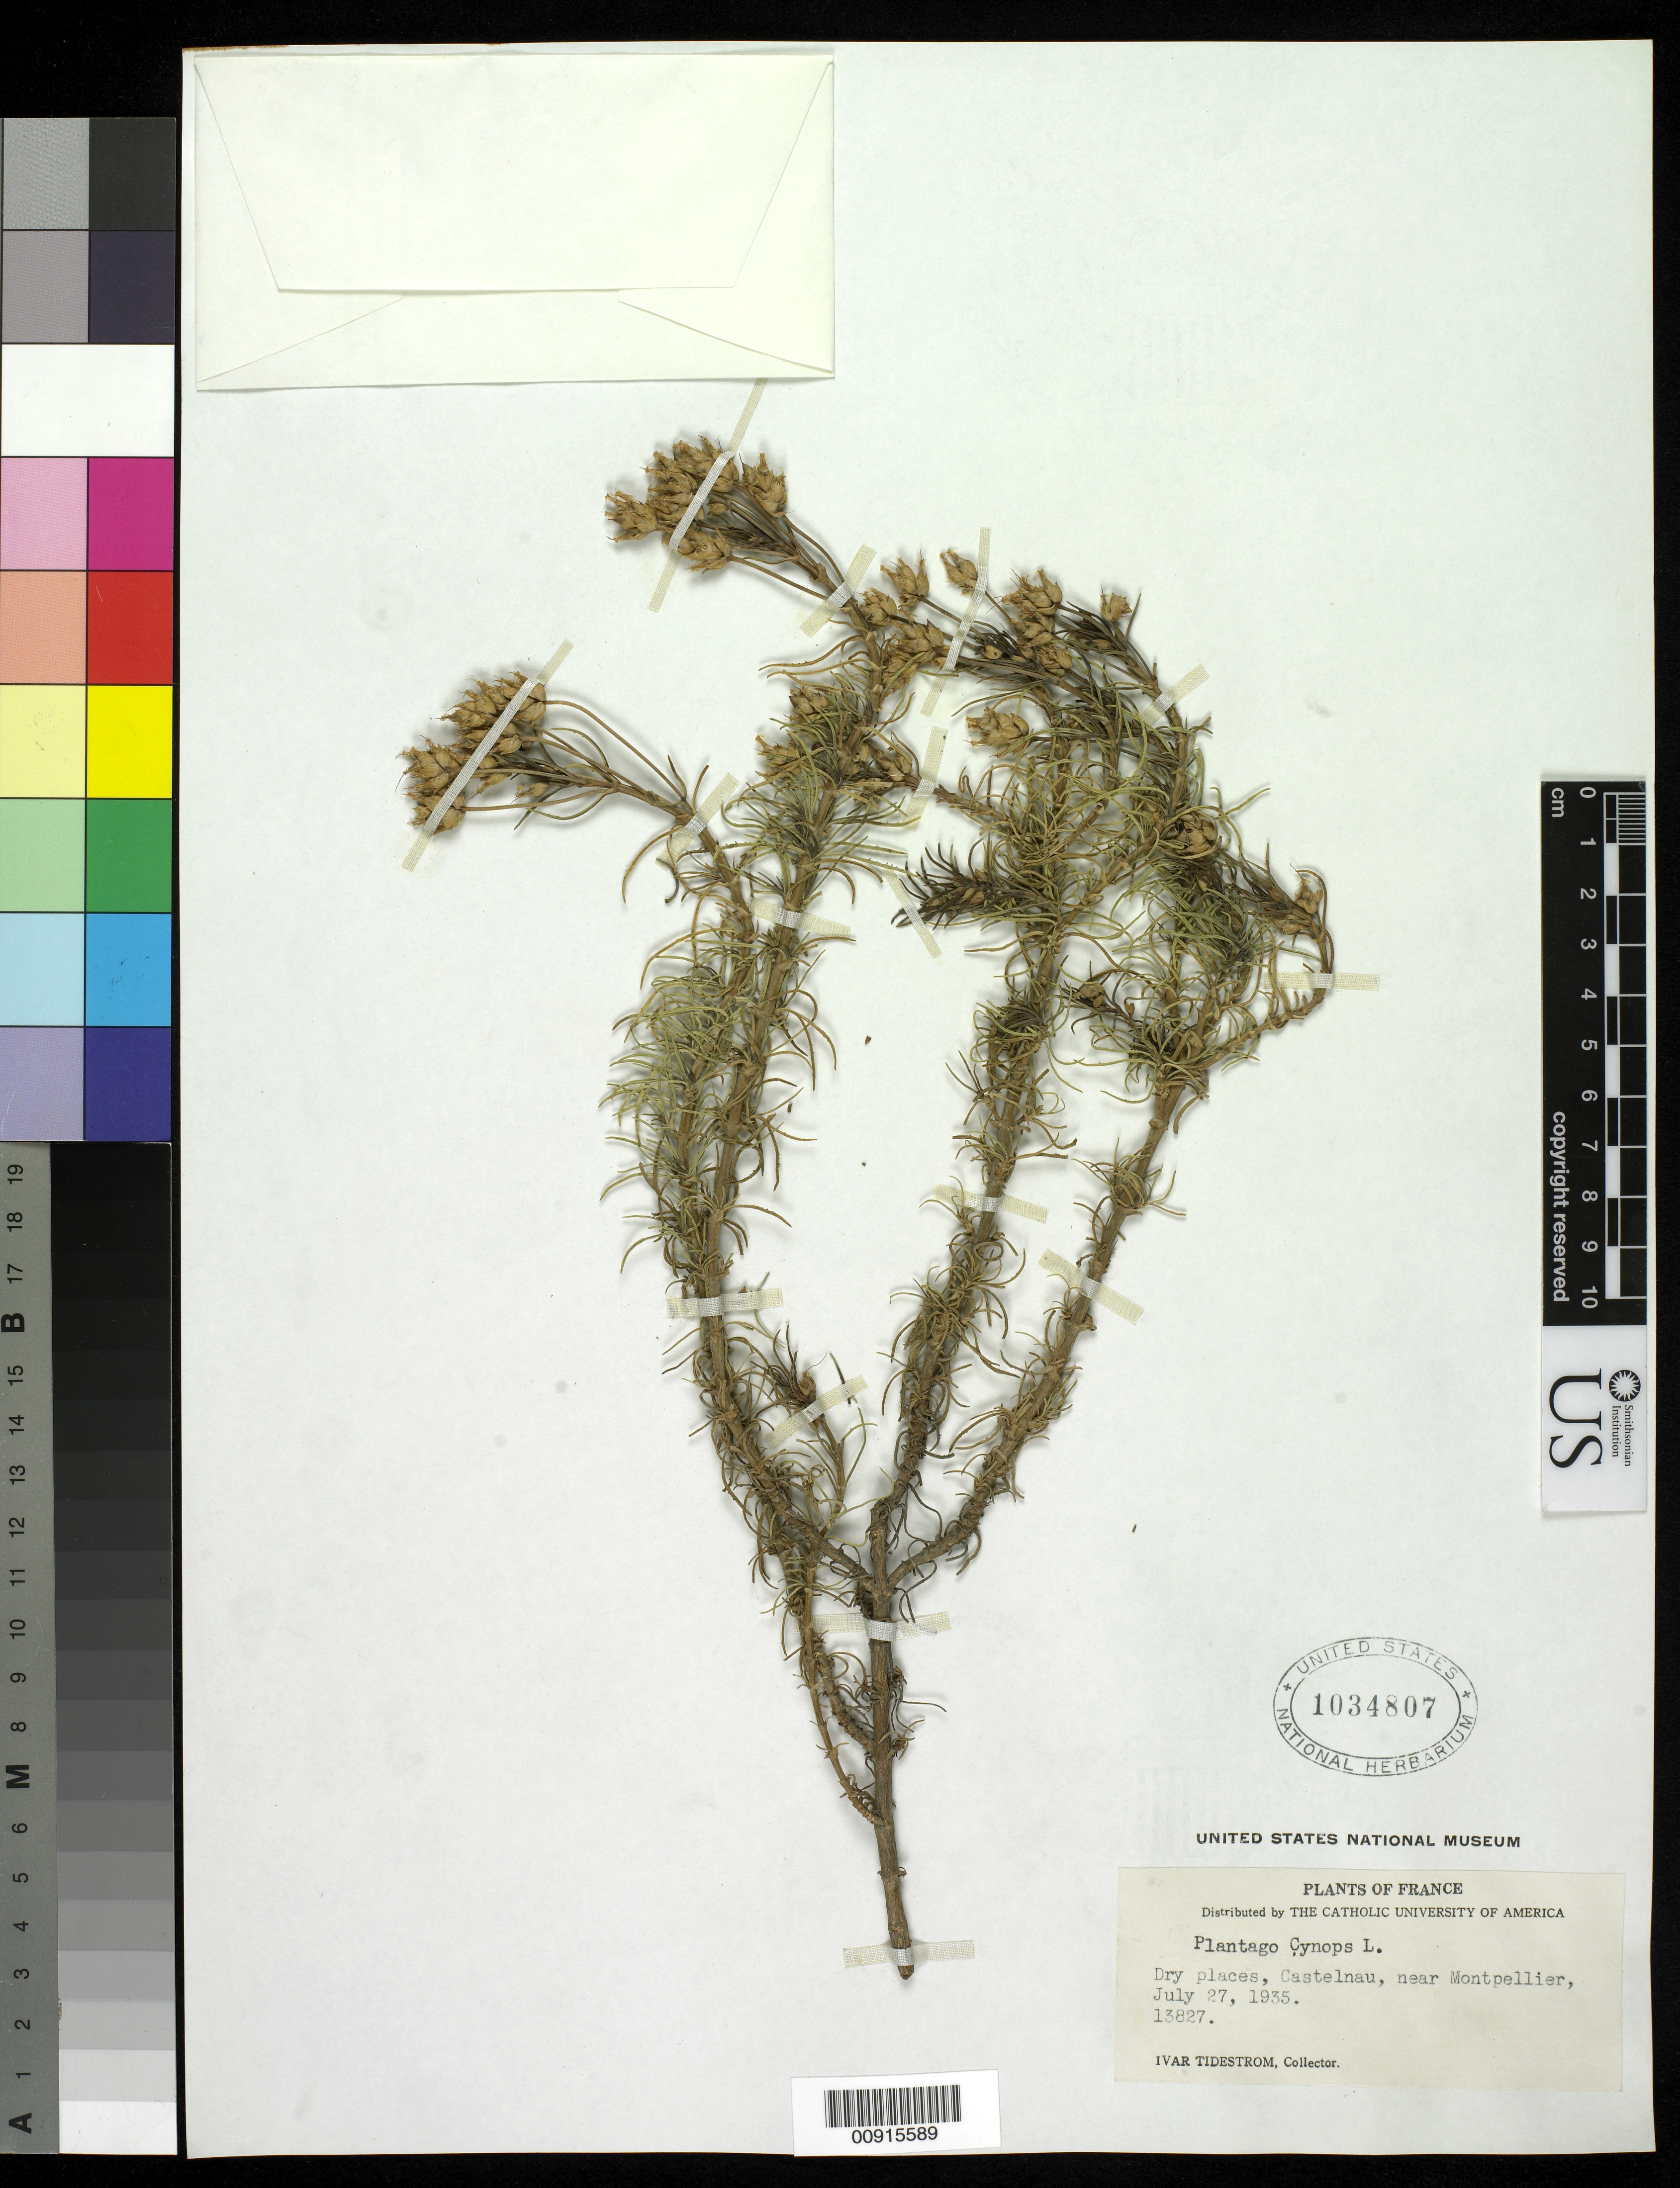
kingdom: Plantae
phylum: Tracheophyta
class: Magnoliopsida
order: Lamiales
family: Plantaginaceae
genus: Plantago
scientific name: Plantago sempervirens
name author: Crantz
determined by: Shipunov, Alexey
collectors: I. F. Tidestrom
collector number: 13827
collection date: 1935-07-27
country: France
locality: Castelnau, nr Montpellier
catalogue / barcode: US 1034807